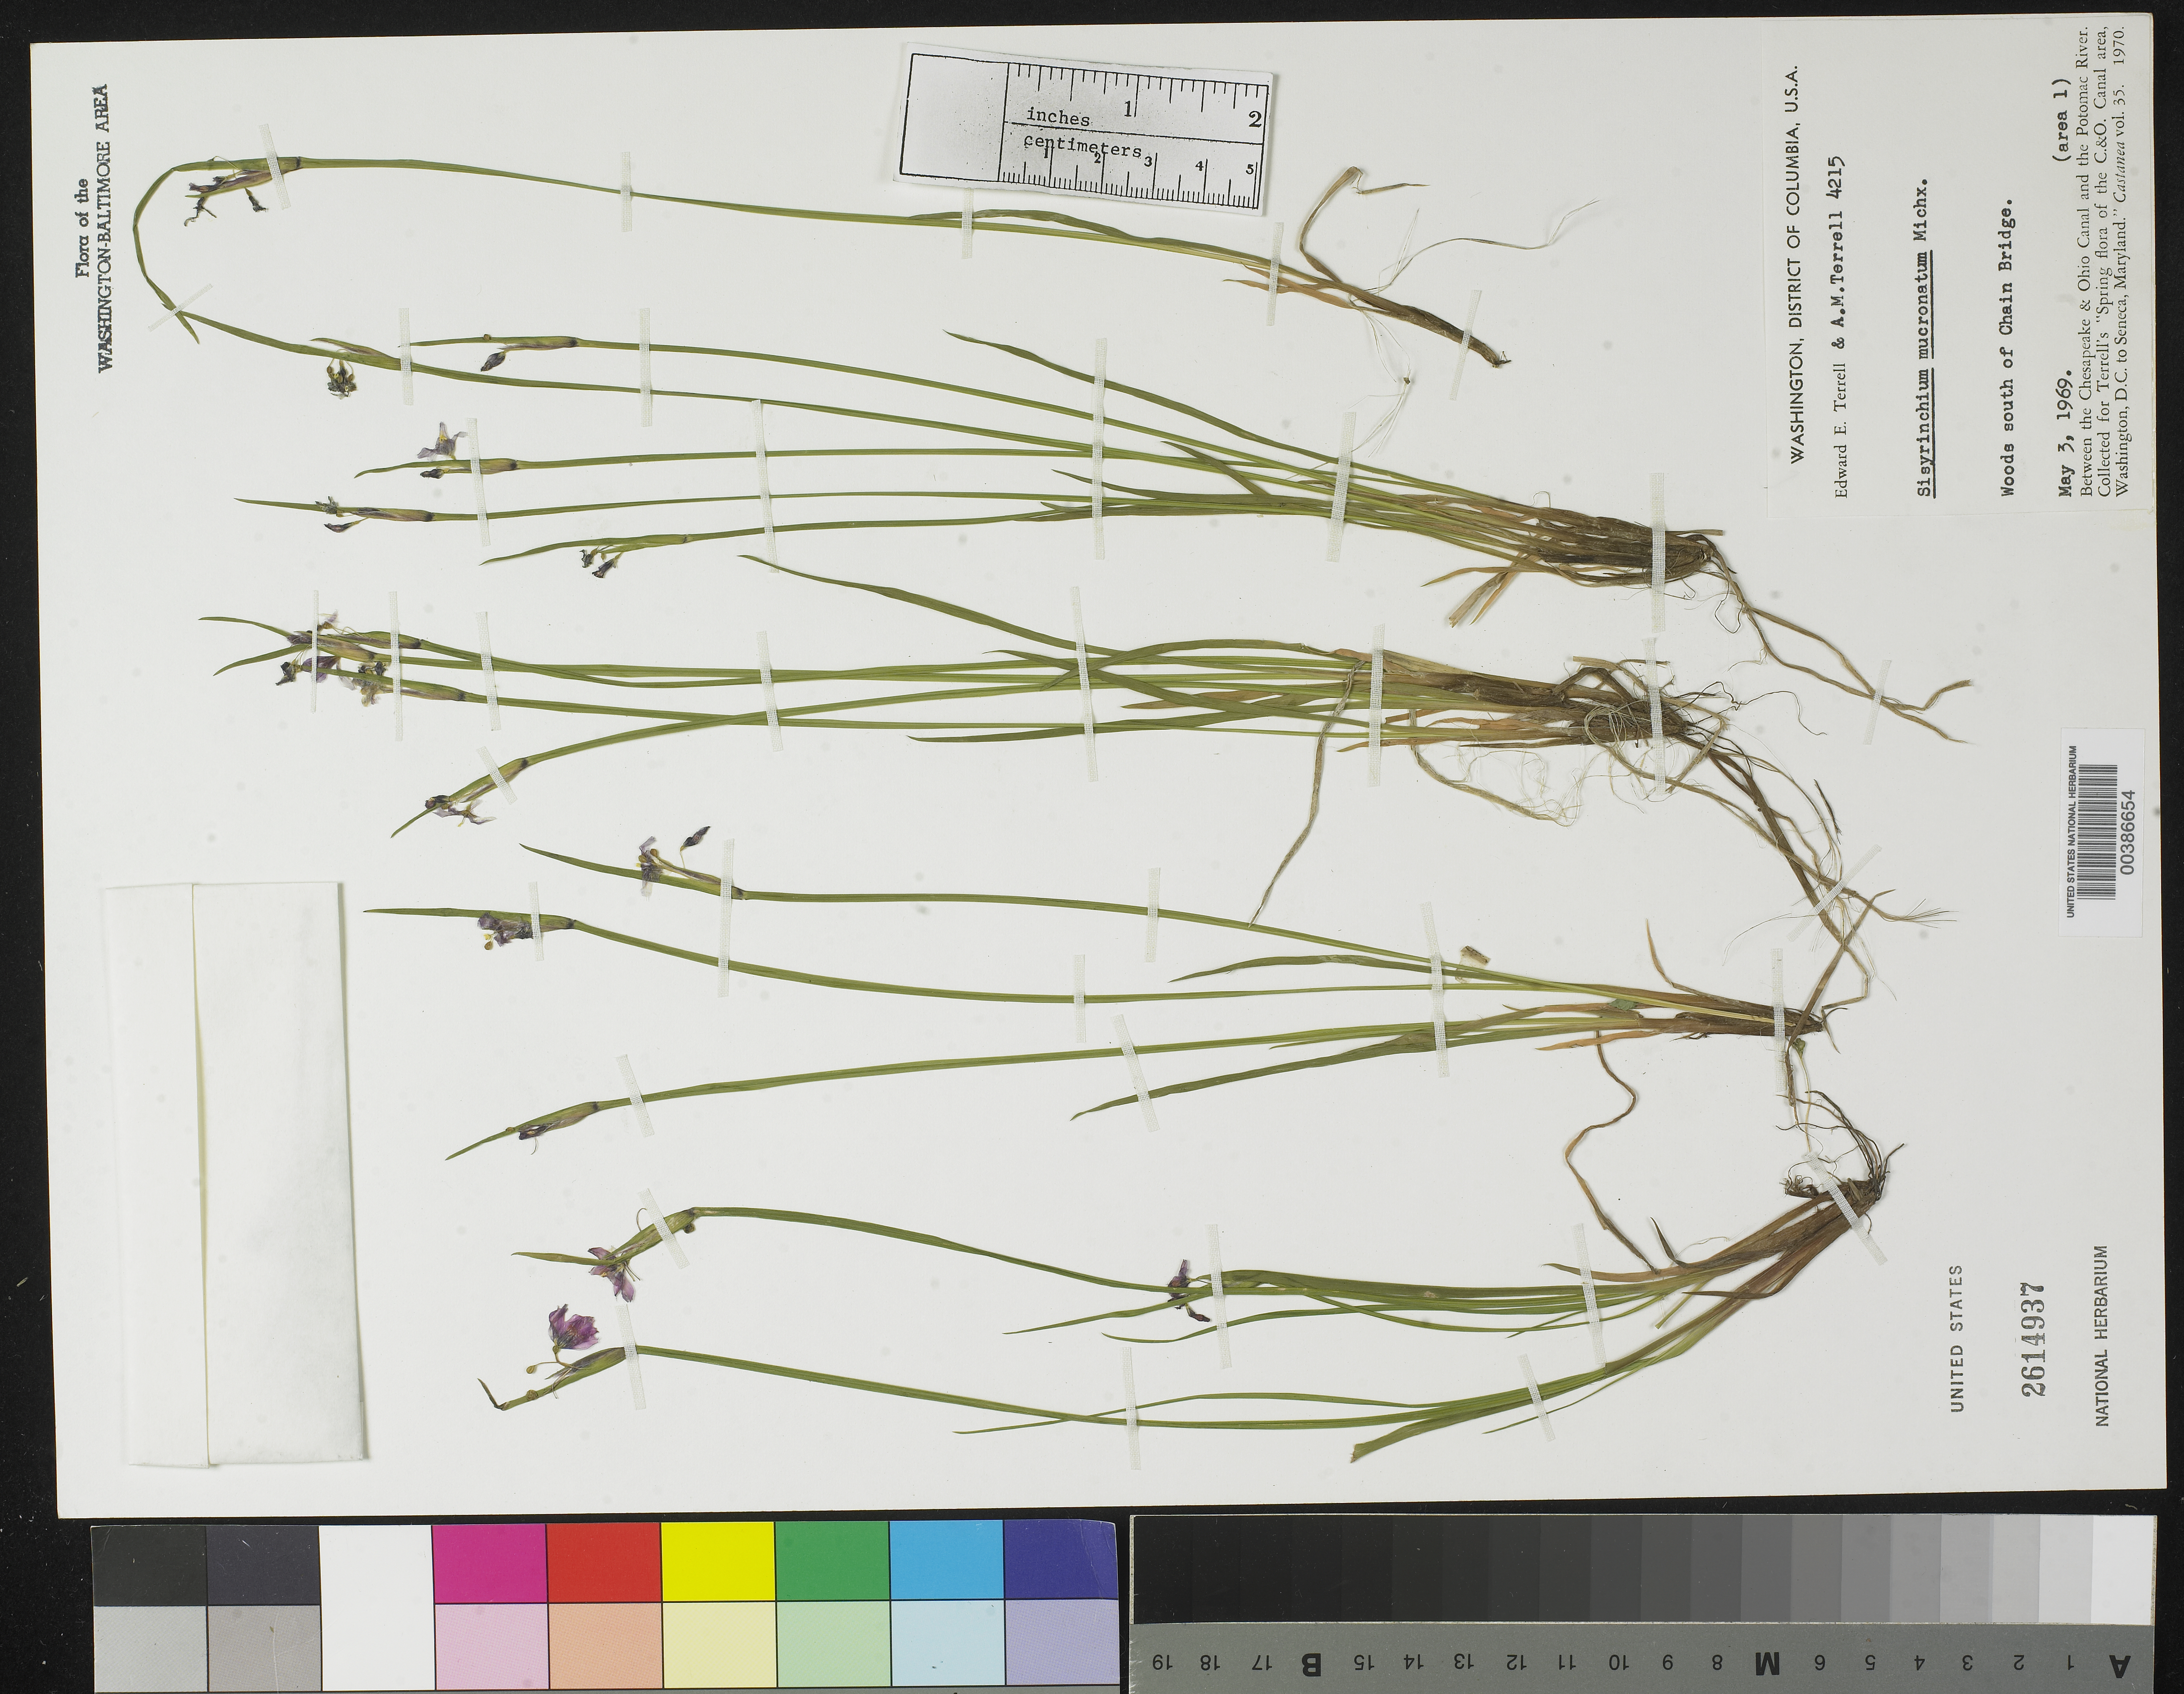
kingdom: Plantae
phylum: Tracheophyta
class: Liliopsida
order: Asparagales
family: Iridaceae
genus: Sisyrinchium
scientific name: Sisyrinchium mucronatum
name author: Michx.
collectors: E. E. Terrell & A. M. Terrell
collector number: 4215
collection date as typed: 03 May 1969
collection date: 1969-05-03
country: United States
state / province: District of Columbia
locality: South of Chain Bridge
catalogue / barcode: US 2614937